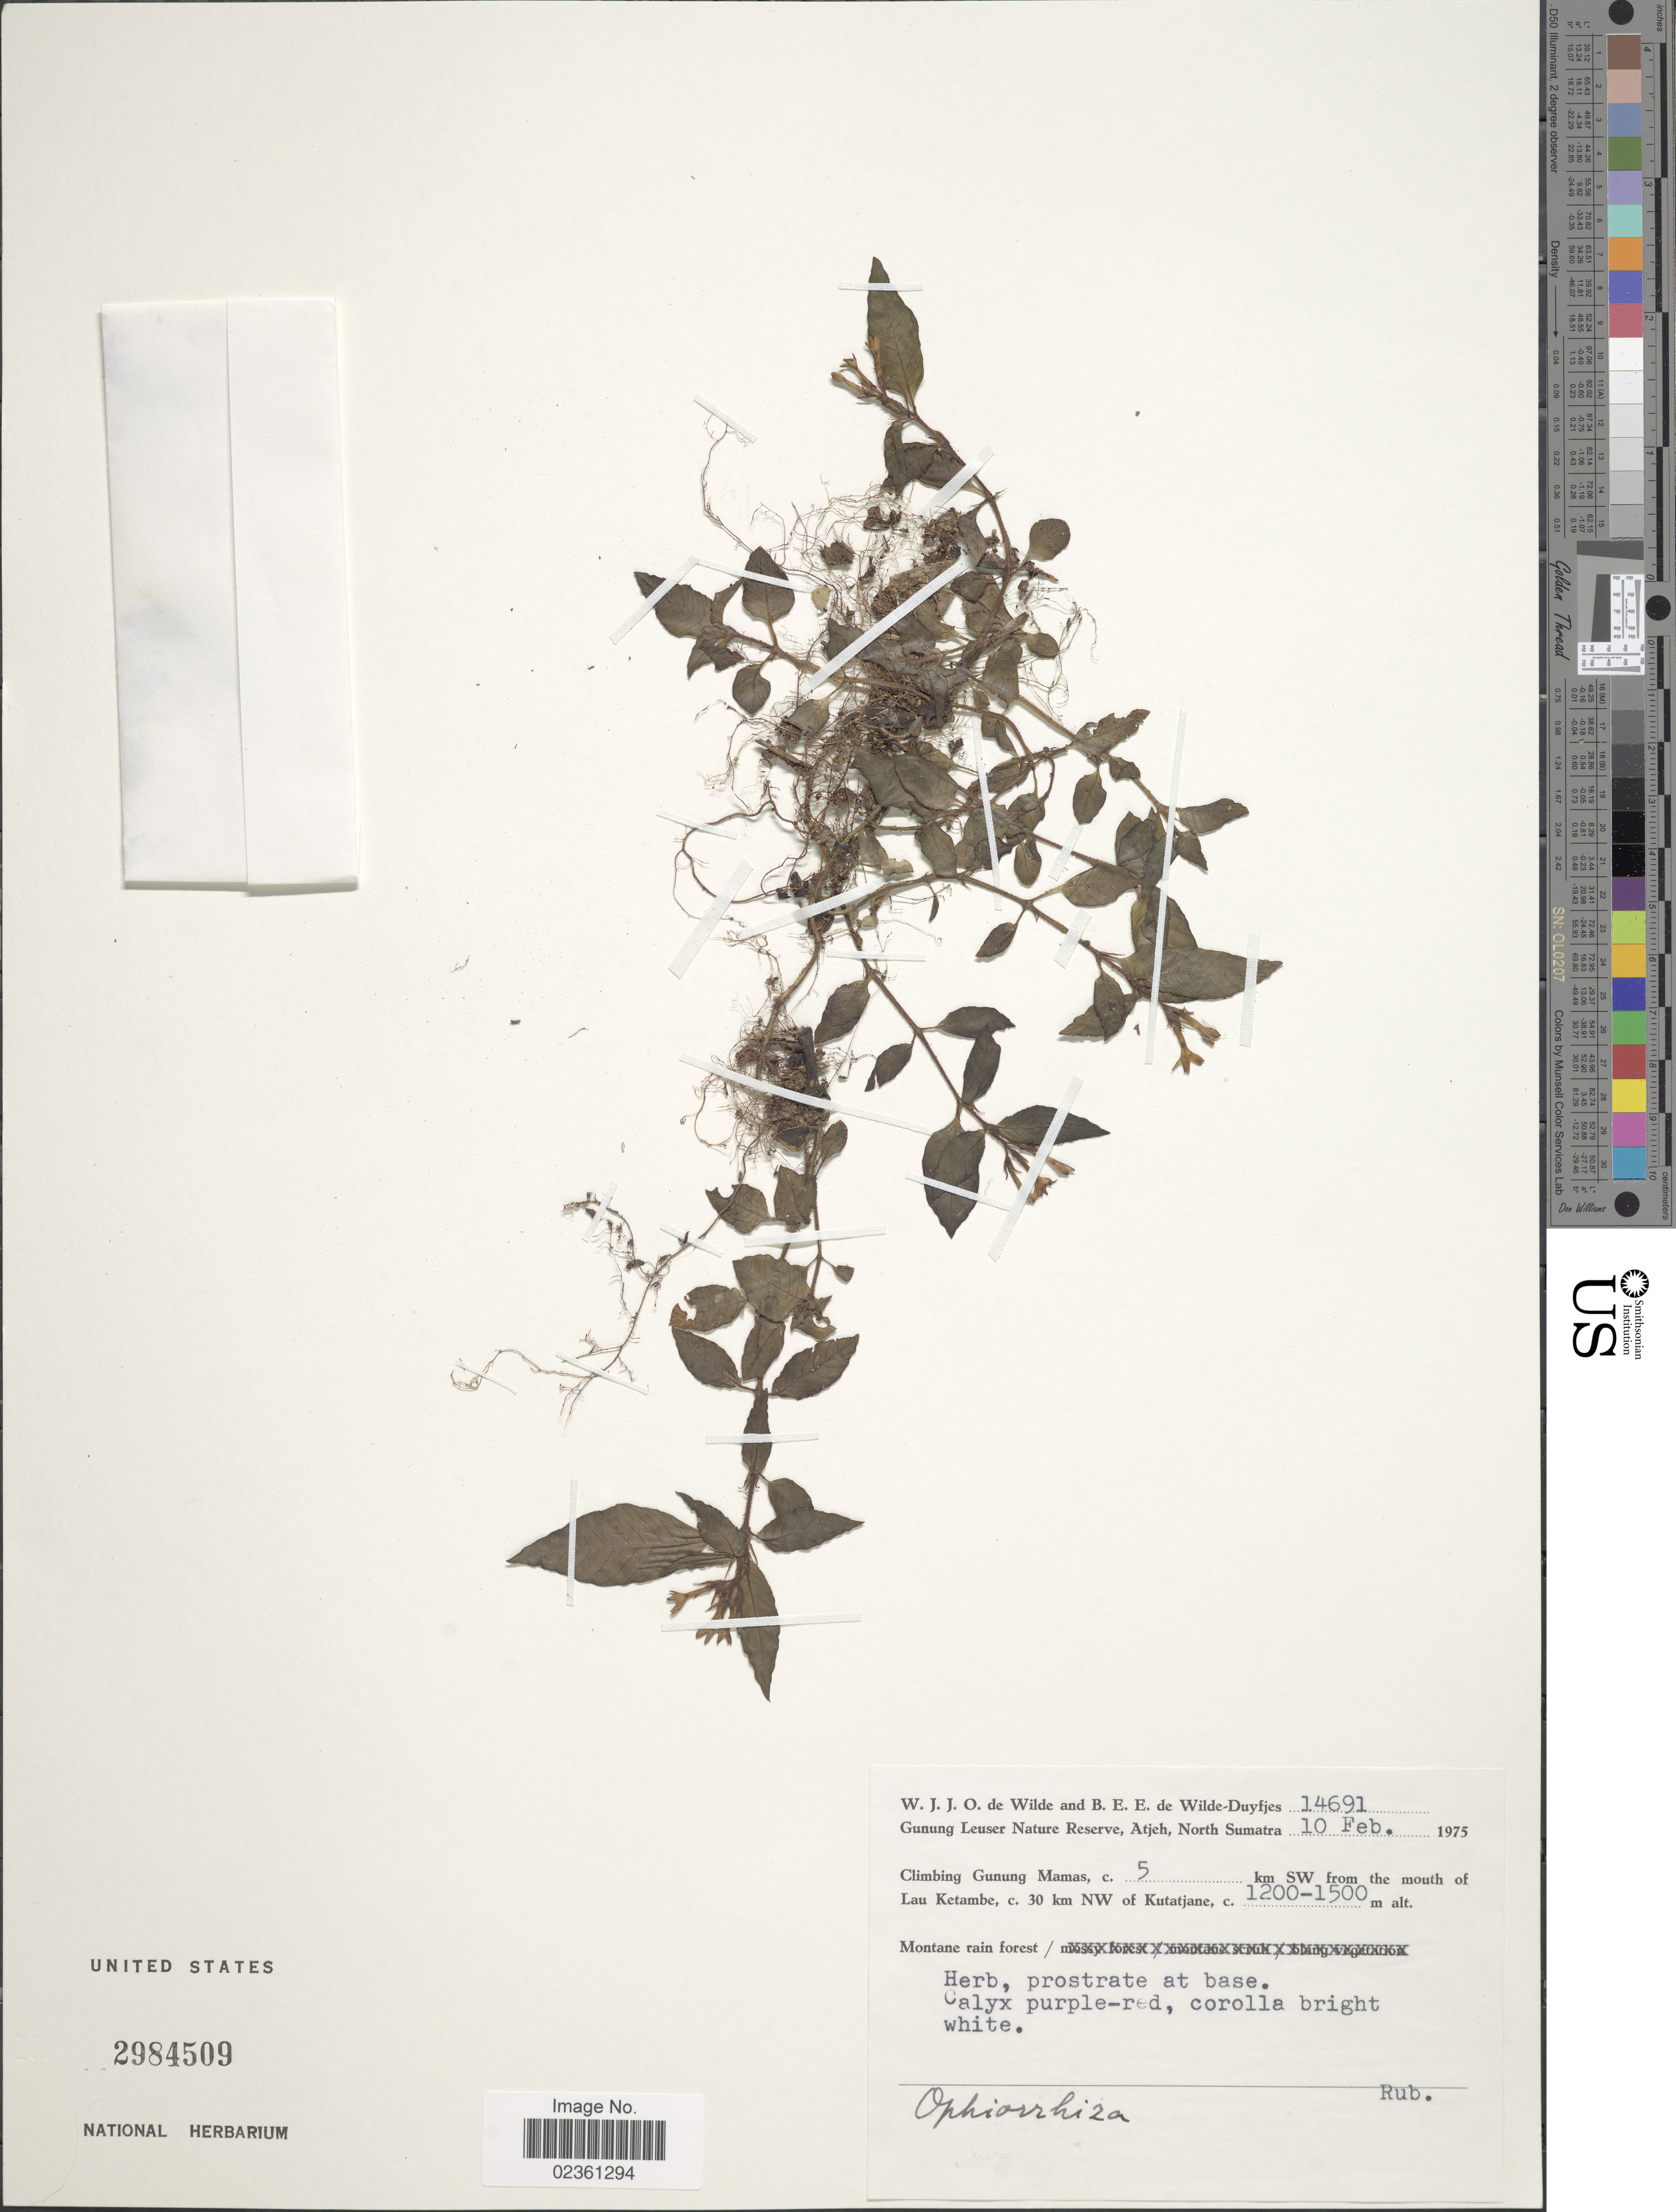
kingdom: Plantae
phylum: Tracheophyta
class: Magnoliopsida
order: Gentianales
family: Rubiaceae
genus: Ophiorrhiza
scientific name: Ophiorrhiza sp.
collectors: W. J. de Wilde & B. E. de Wilde-Duyfjes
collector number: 14691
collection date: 1975-02-10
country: Indonesia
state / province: Sumatra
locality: Gunung Leuser Nature Reserve, Atjeh, North Sumatra, Climbing Gunung Mamas, c. 5 km SW from the mouth of Lau Ketambe, c. 30 km NW of Kutatjane.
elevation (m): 1200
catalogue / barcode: US 2984509